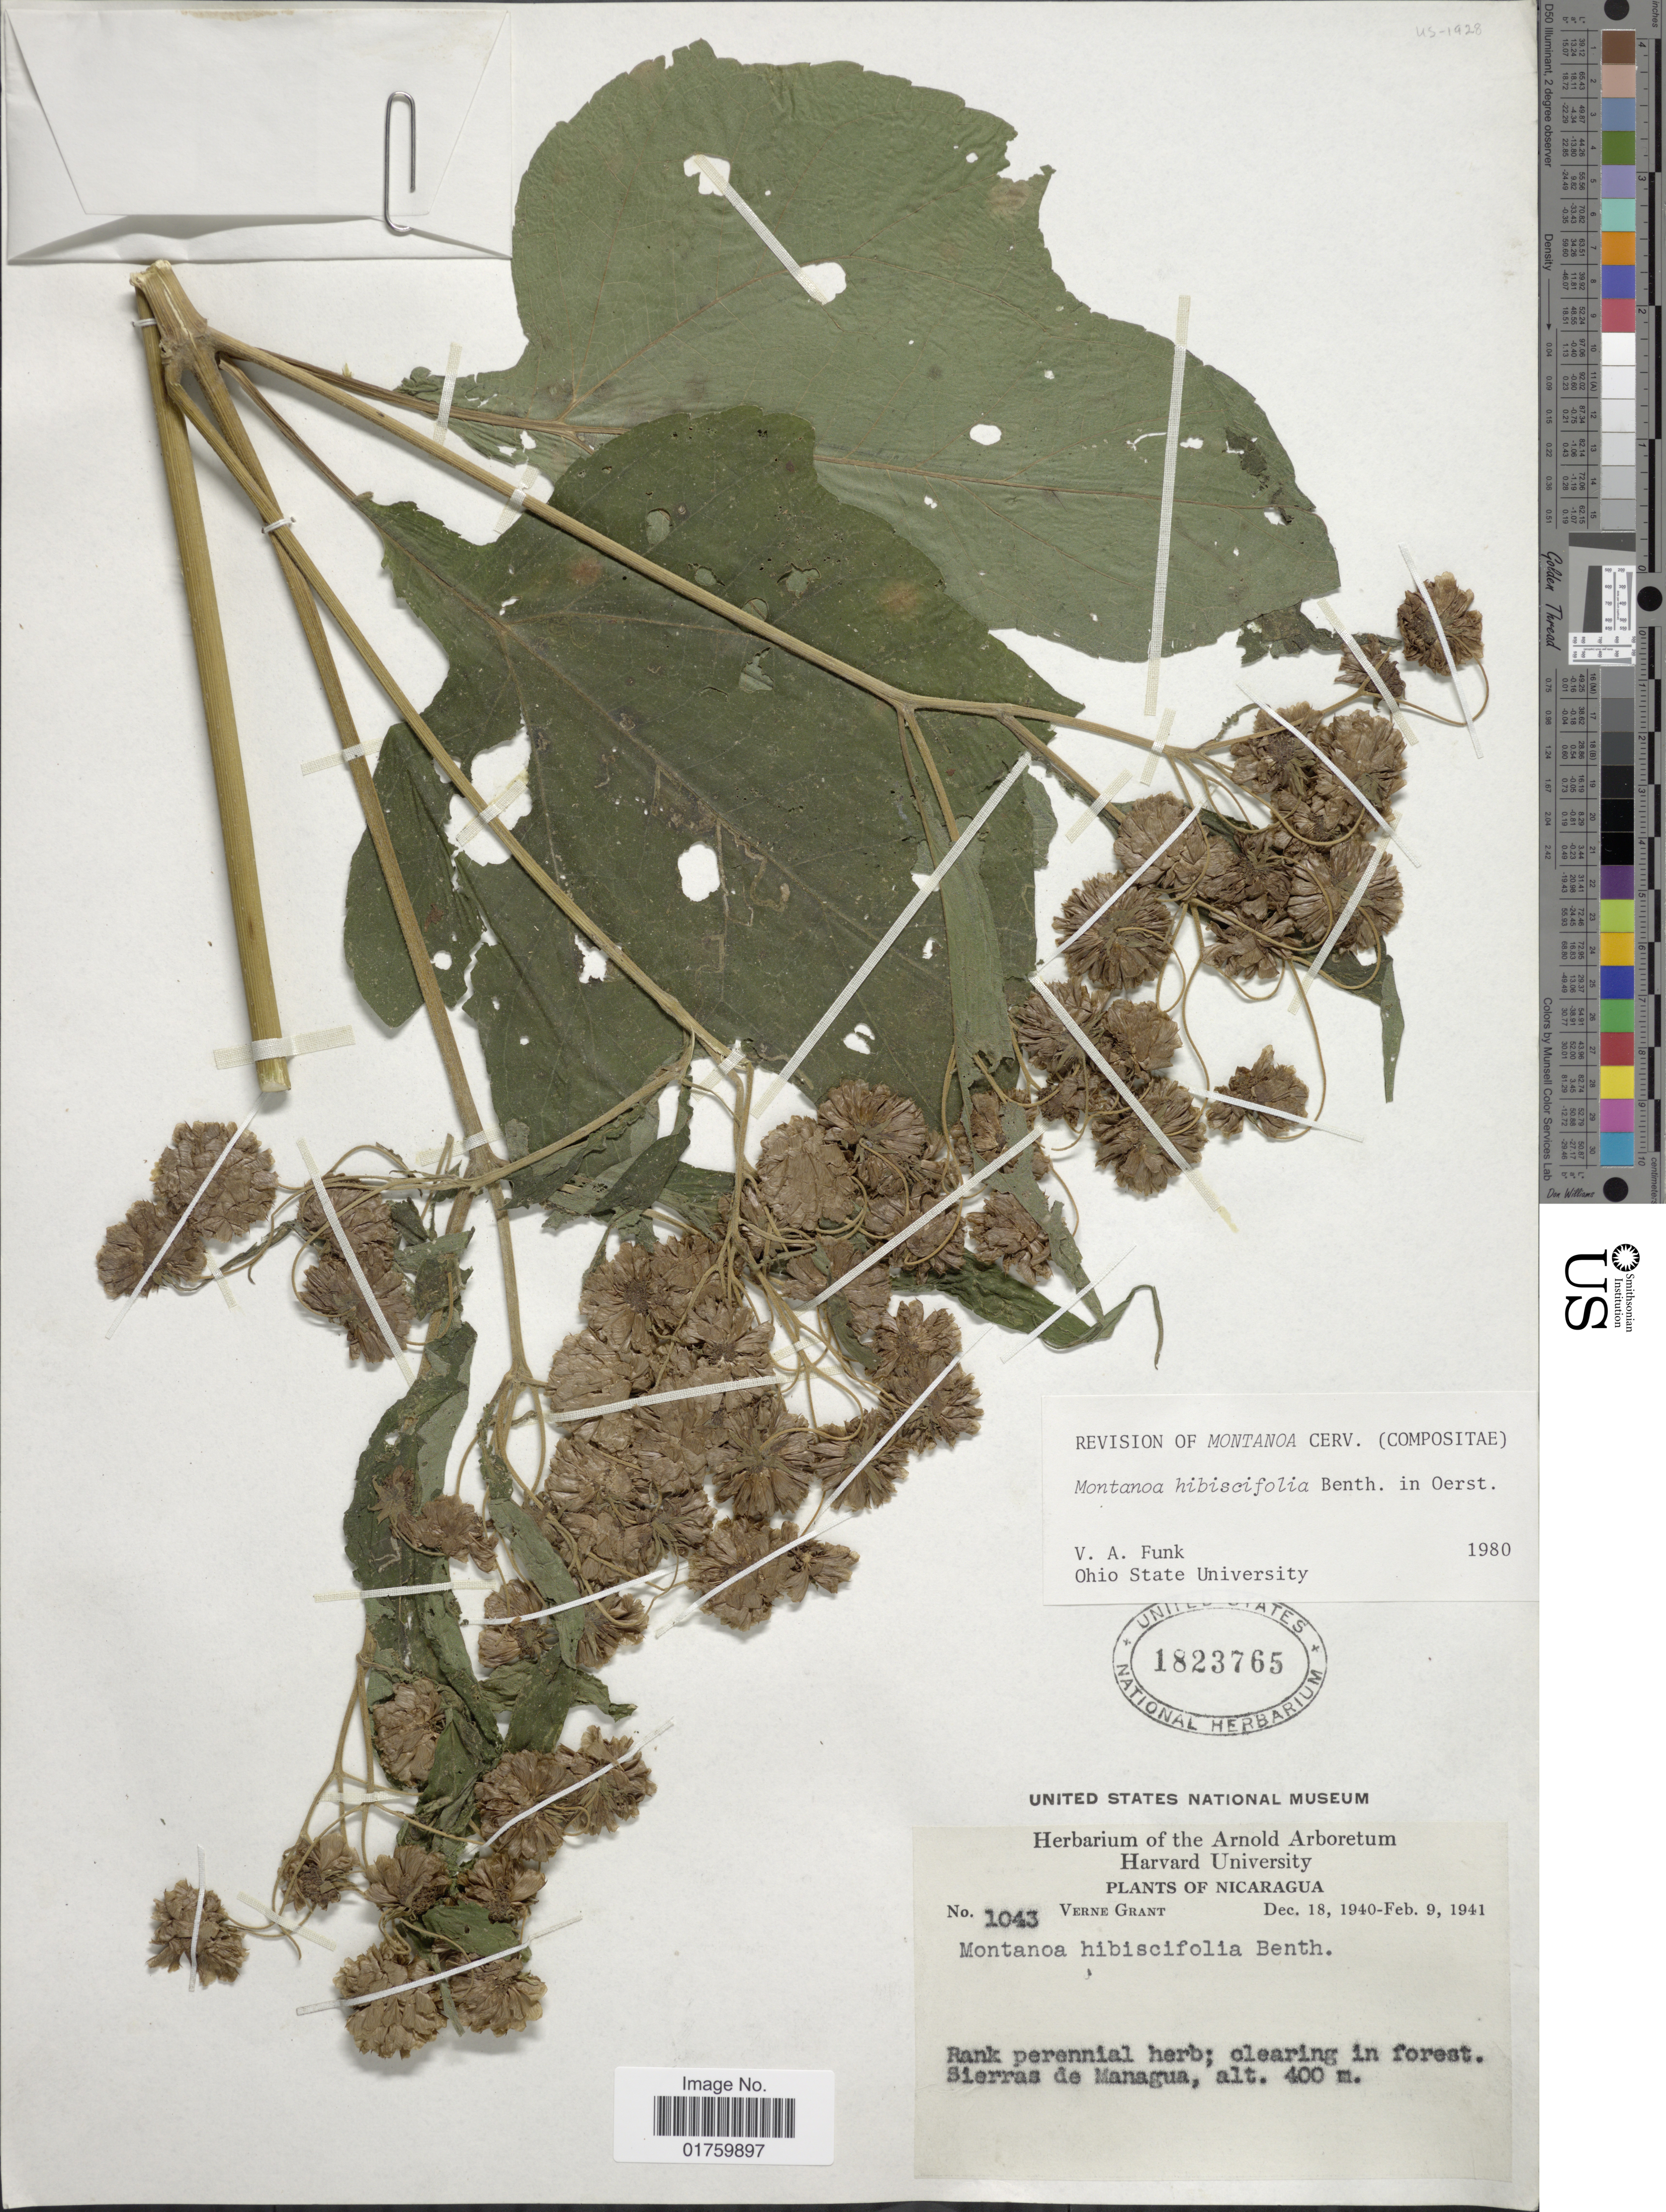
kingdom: Plantae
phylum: Tracheophyta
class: Magnoliopsida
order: Asterales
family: Asteraceae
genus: Montanoa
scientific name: Montanoa hibiscifolia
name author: Benth.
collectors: V. Grant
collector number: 1043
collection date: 1940-12-18/1941-02-09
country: Nicaragua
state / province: Managua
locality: Sierras de Managua.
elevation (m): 400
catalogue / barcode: US 1823765